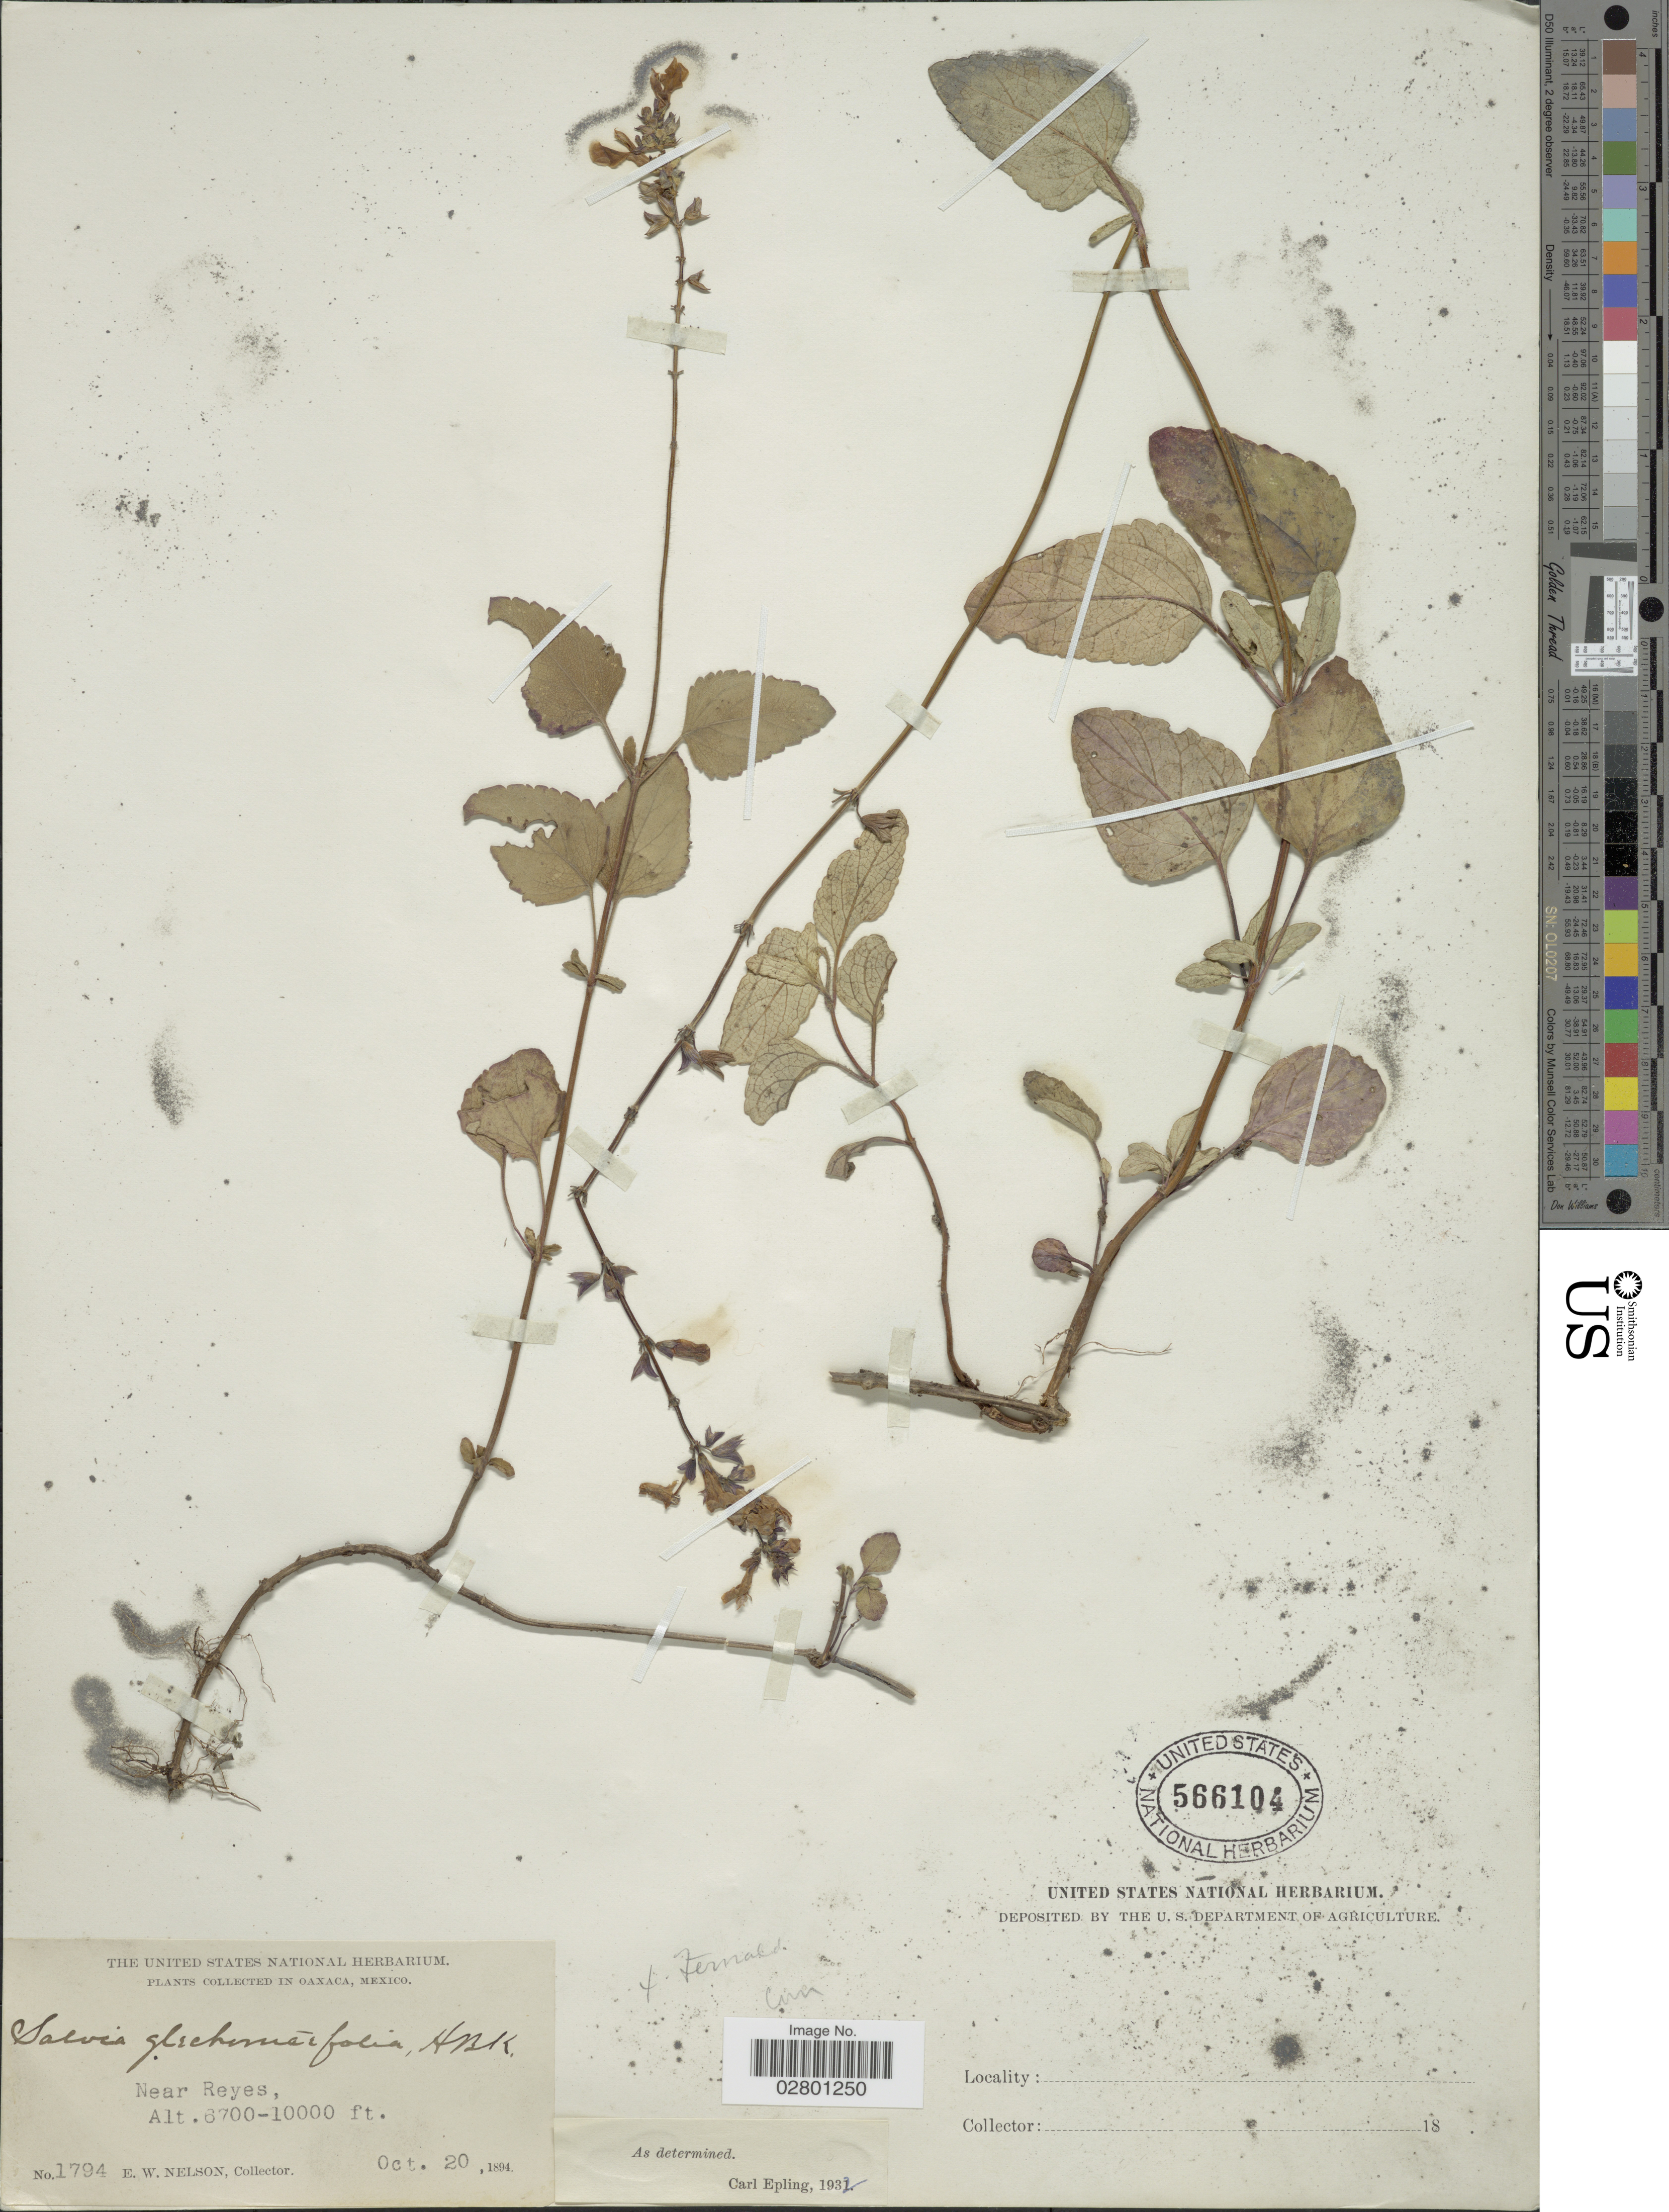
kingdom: Plantae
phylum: Tracheophyta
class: Magnoliopsida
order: Lamiales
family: Lamiaceae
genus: Salvia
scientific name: Salvia glechomaefolia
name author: Kunth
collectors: E. W. Nelson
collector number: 1794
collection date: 1894-10-20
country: Mexico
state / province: Oaxaca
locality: Near Reyes.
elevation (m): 2042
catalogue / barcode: US 566104